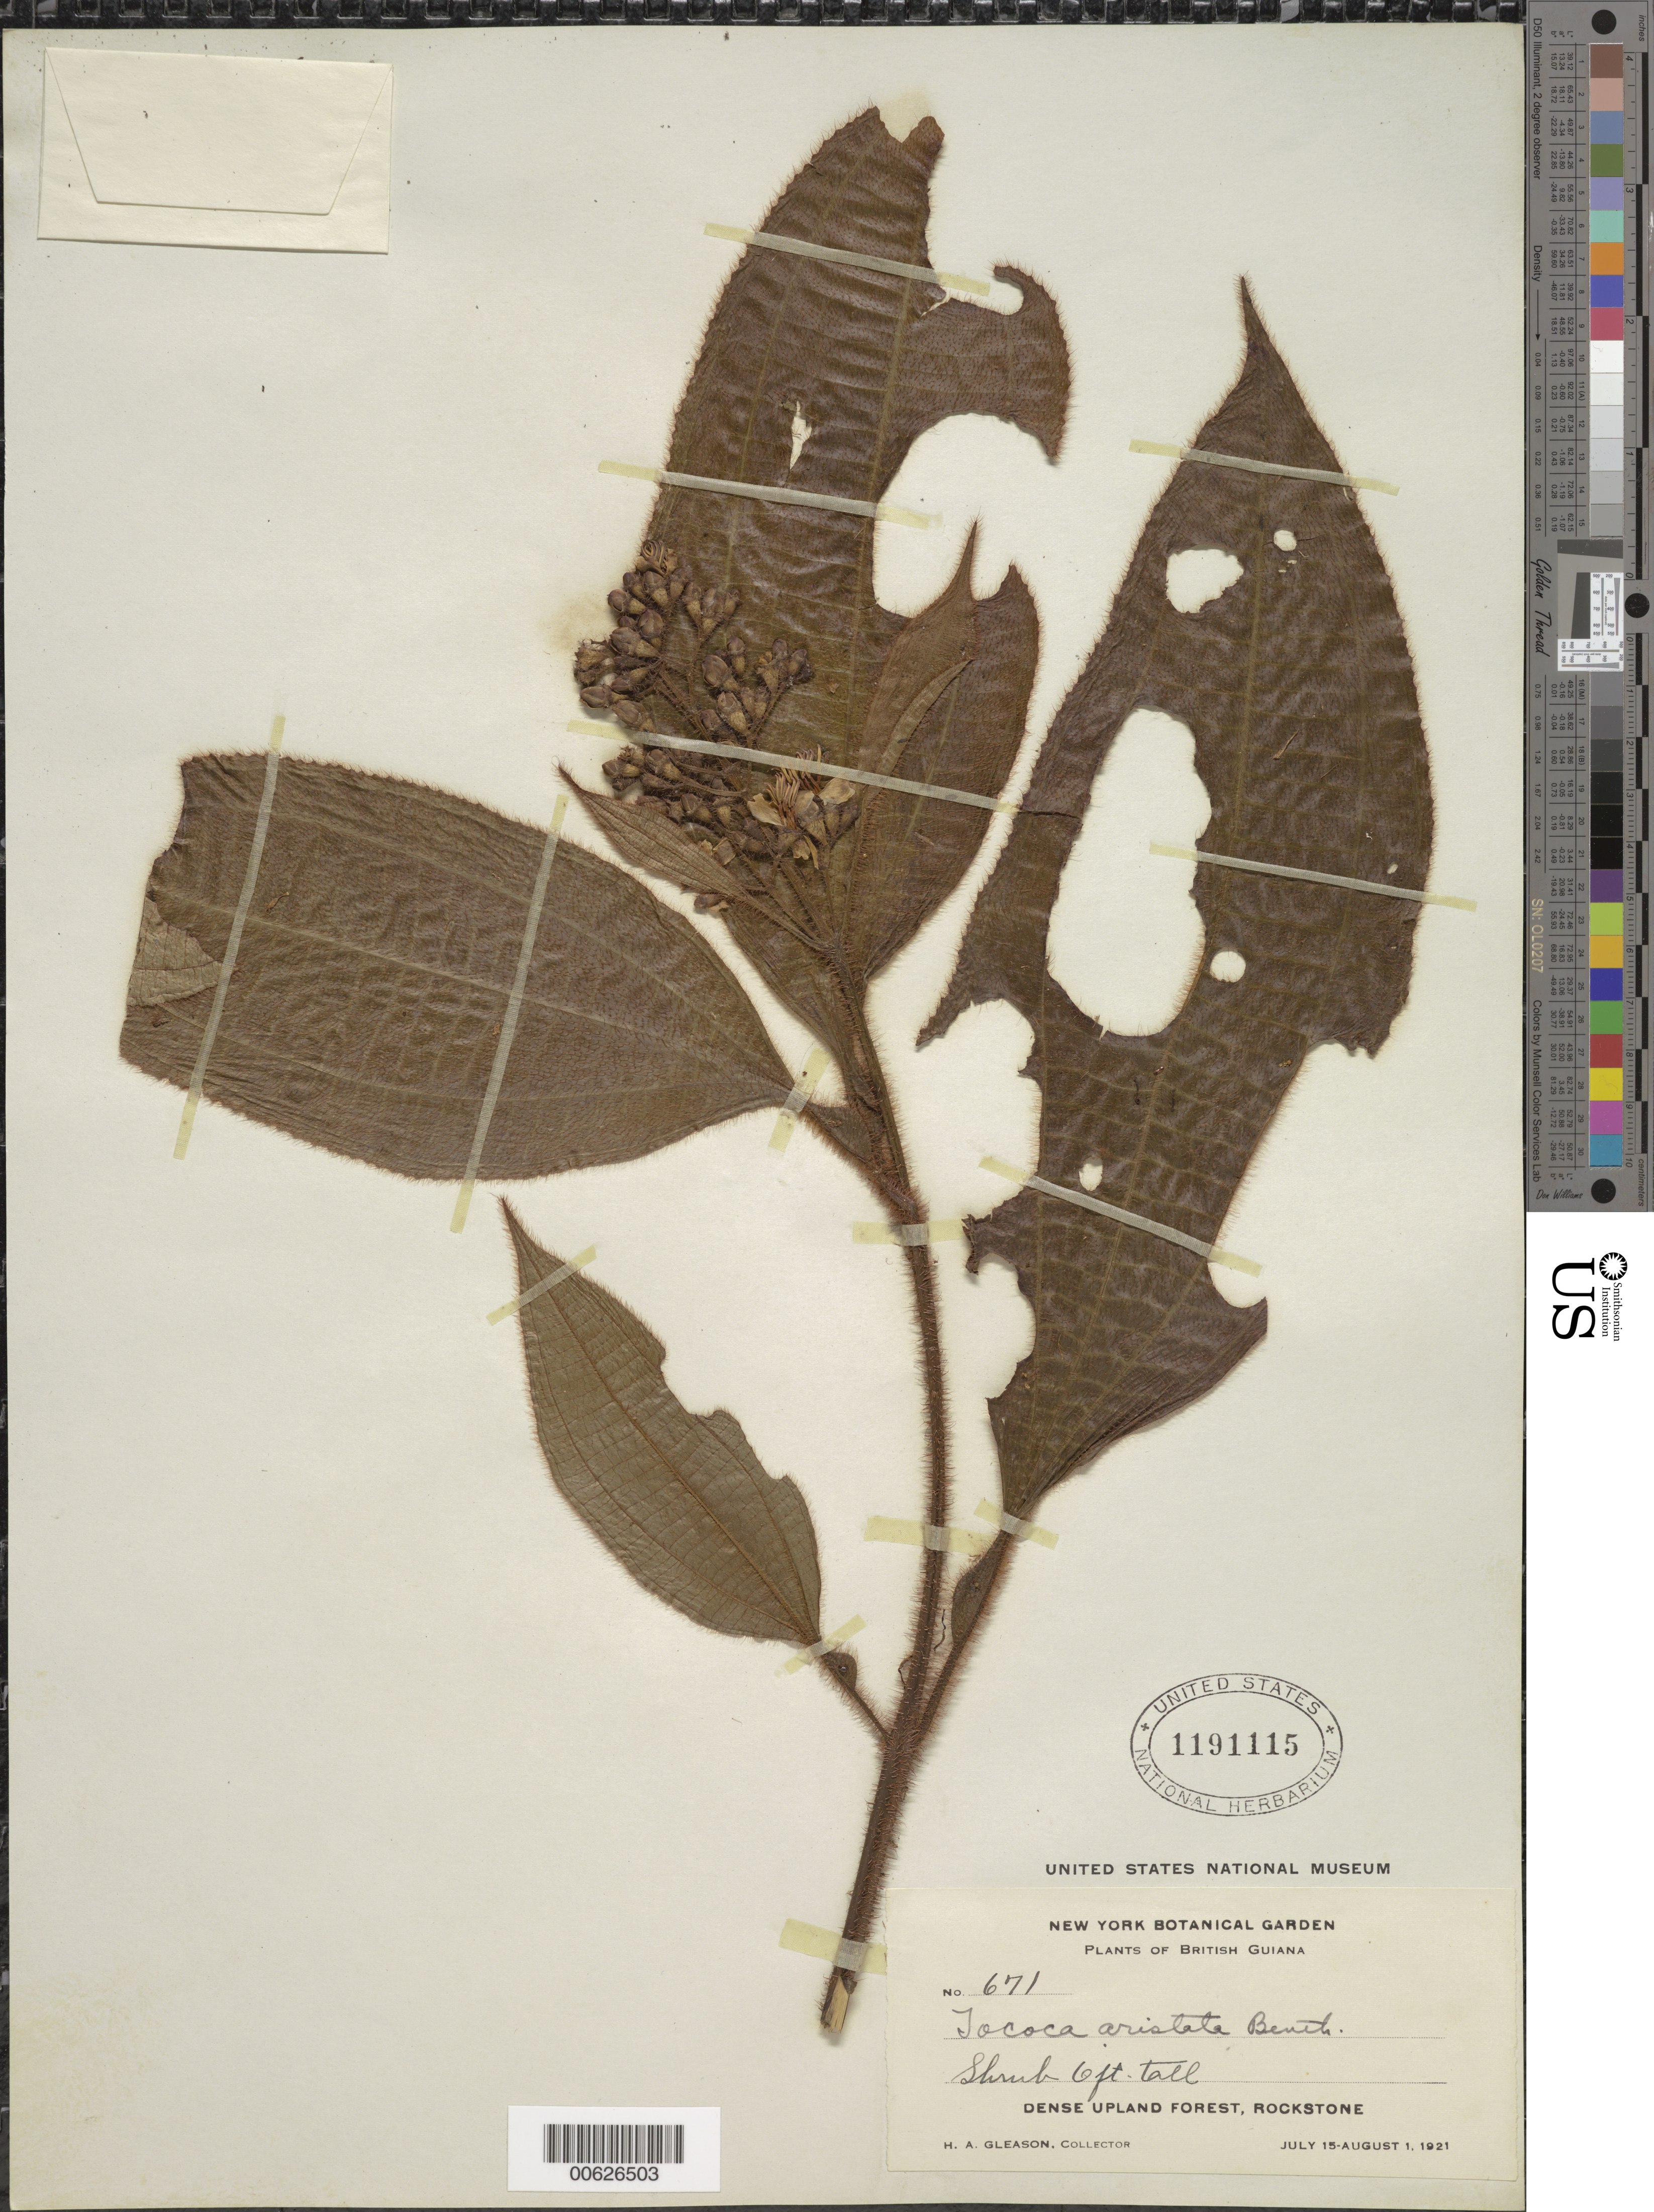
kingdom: Plantae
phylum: Tracheophyta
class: Magnoliopsida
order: Myrtales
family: Melastomataceae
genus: Tococa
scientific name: Tococa aristata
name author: Benth.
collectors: H. A. Gleason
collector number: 671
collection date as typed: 15-Jul-27 to 1-Aug-21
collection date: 1921-08-01/1927-07-15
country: Guyana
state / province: U. Demerara-Berbice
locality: Rockstone, in and about the village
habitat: Dense upland forest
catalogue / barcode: US 1191115